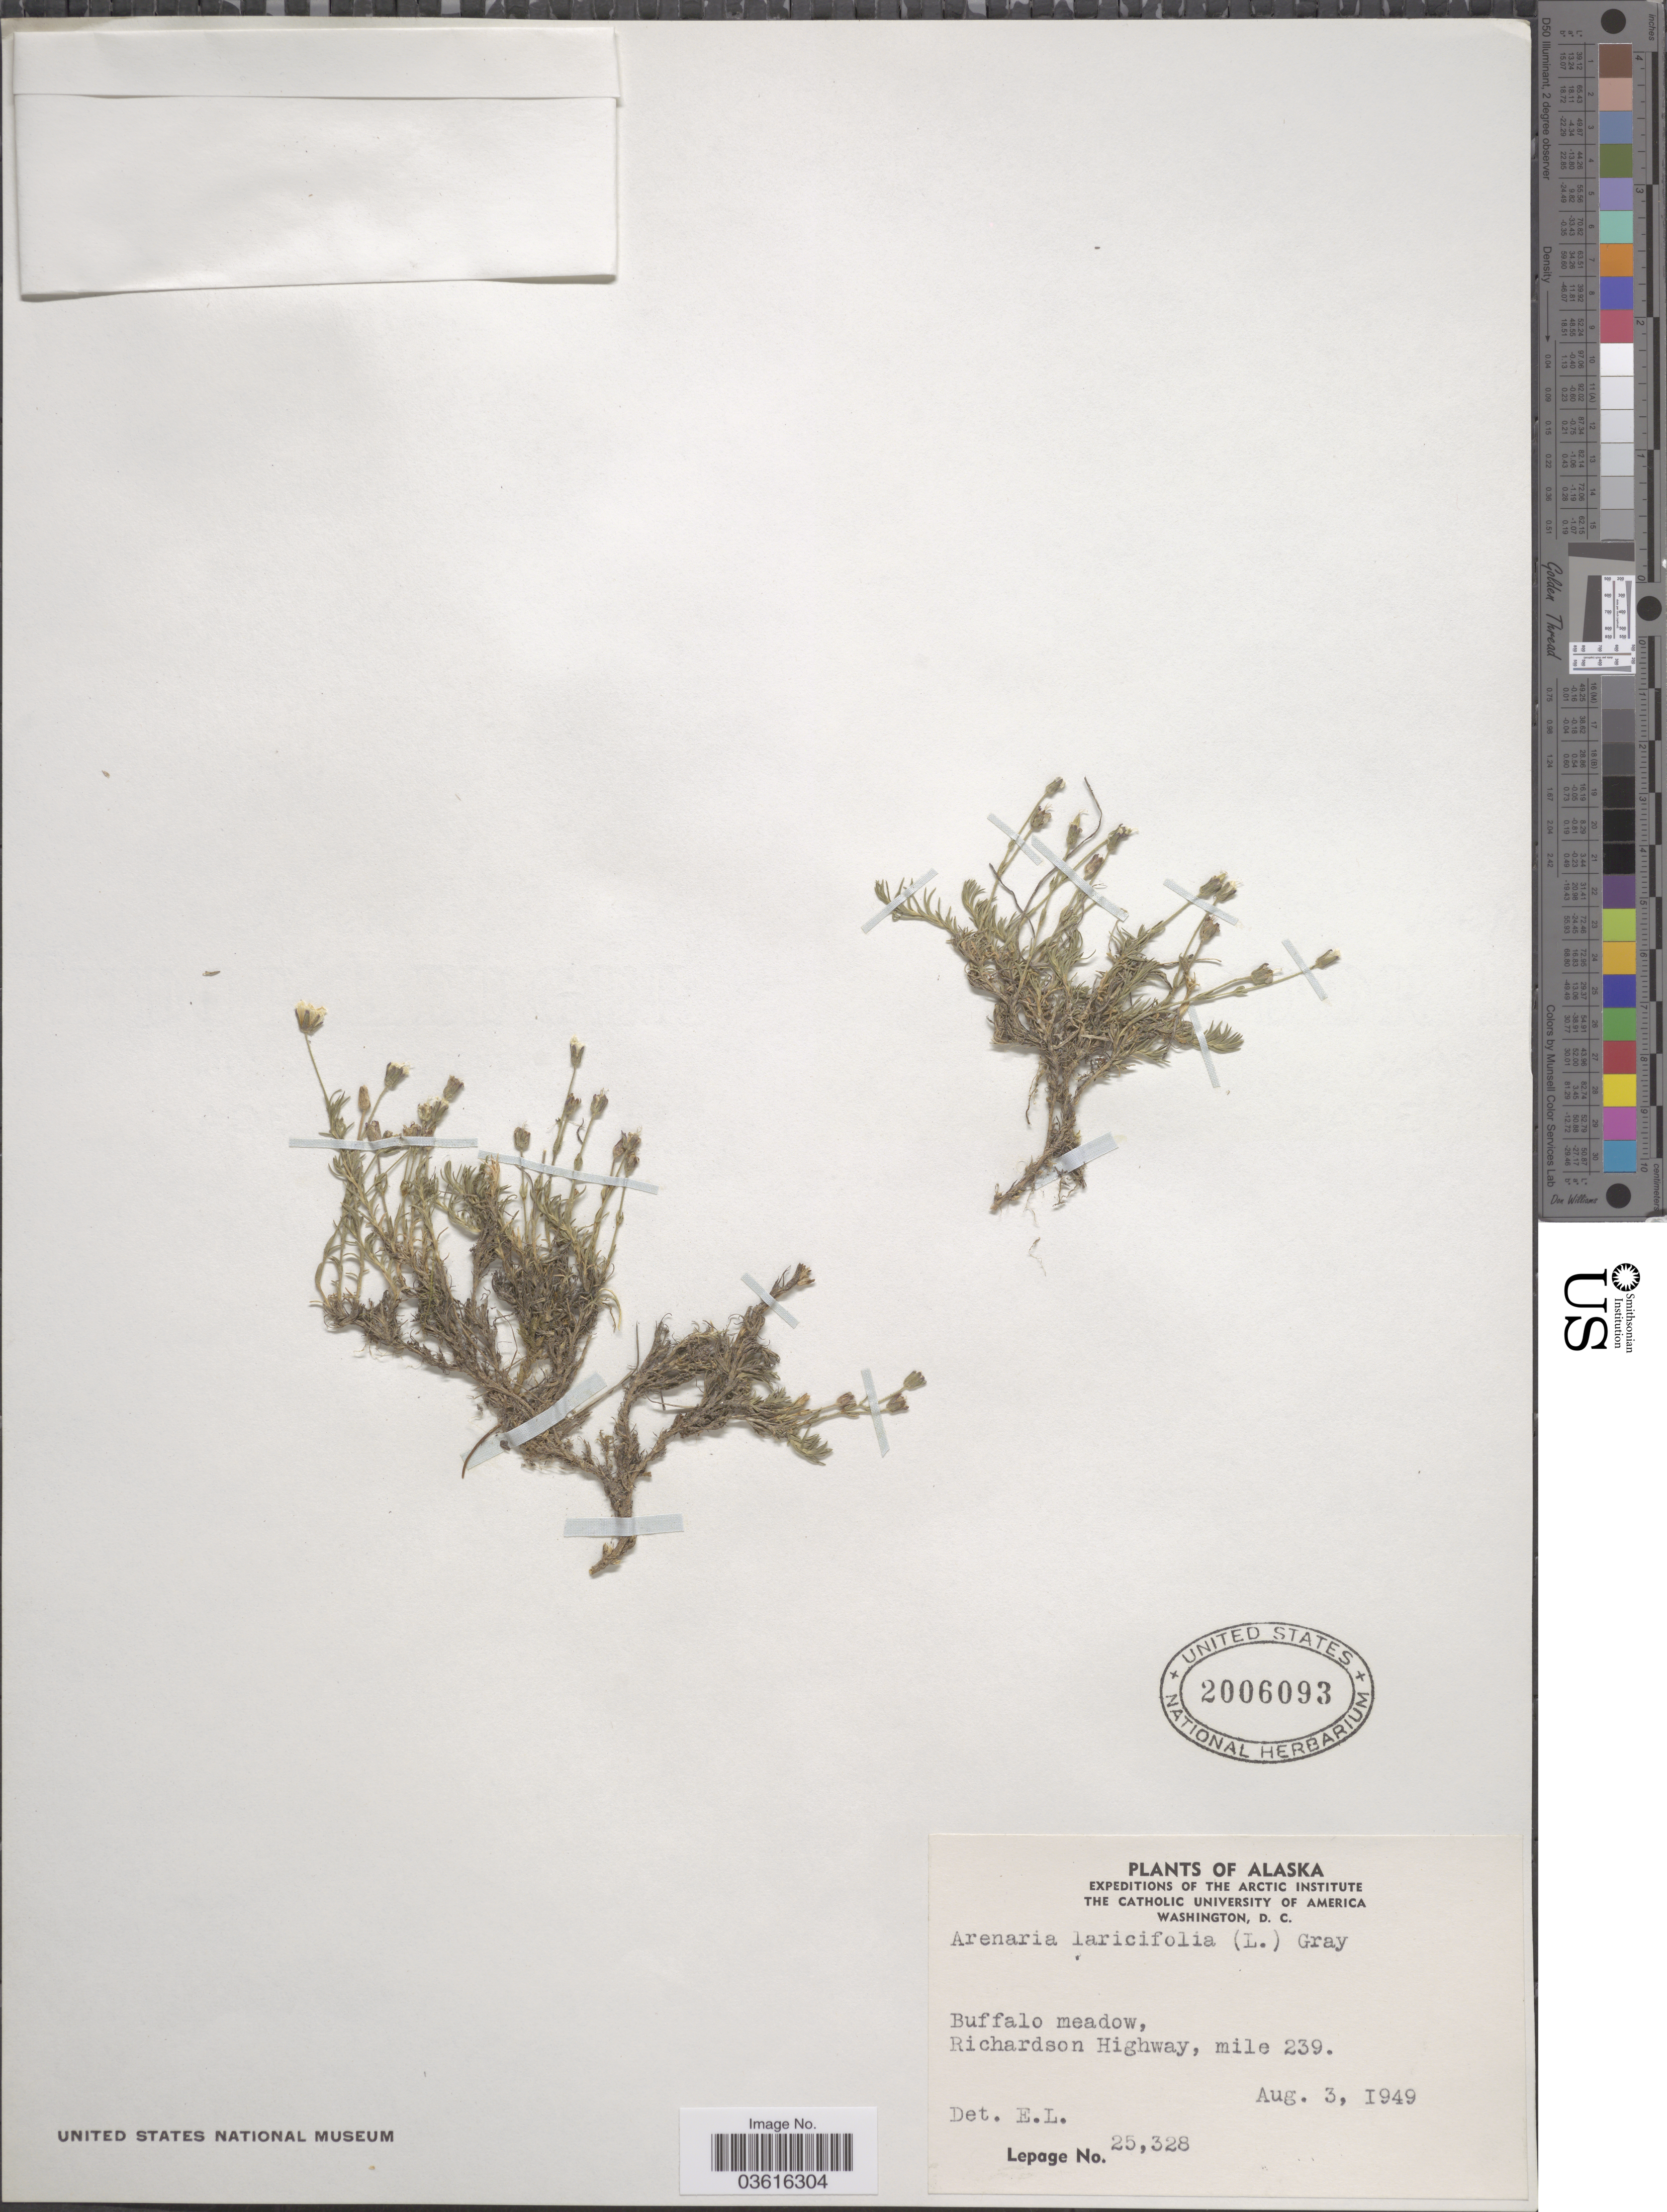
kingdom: Plantae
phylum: Tracheophyta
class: Magnoliopsida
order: Caryophyllales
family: Caryophyllaceae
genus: Cherleria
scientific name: Cherleria obtusiloba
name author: (Rydb.) A.J. Moore & Dillenb.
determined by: Strong, M. T., (US), Smithsonian Institution - National Museum of Natural History (UNITED STATES)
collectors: -. LePage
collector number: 25328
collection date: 1949-08-03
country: United States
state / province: Alaska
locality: Buffalo meadow. Richardson Highway, mile 239.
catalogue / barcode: US 2006093